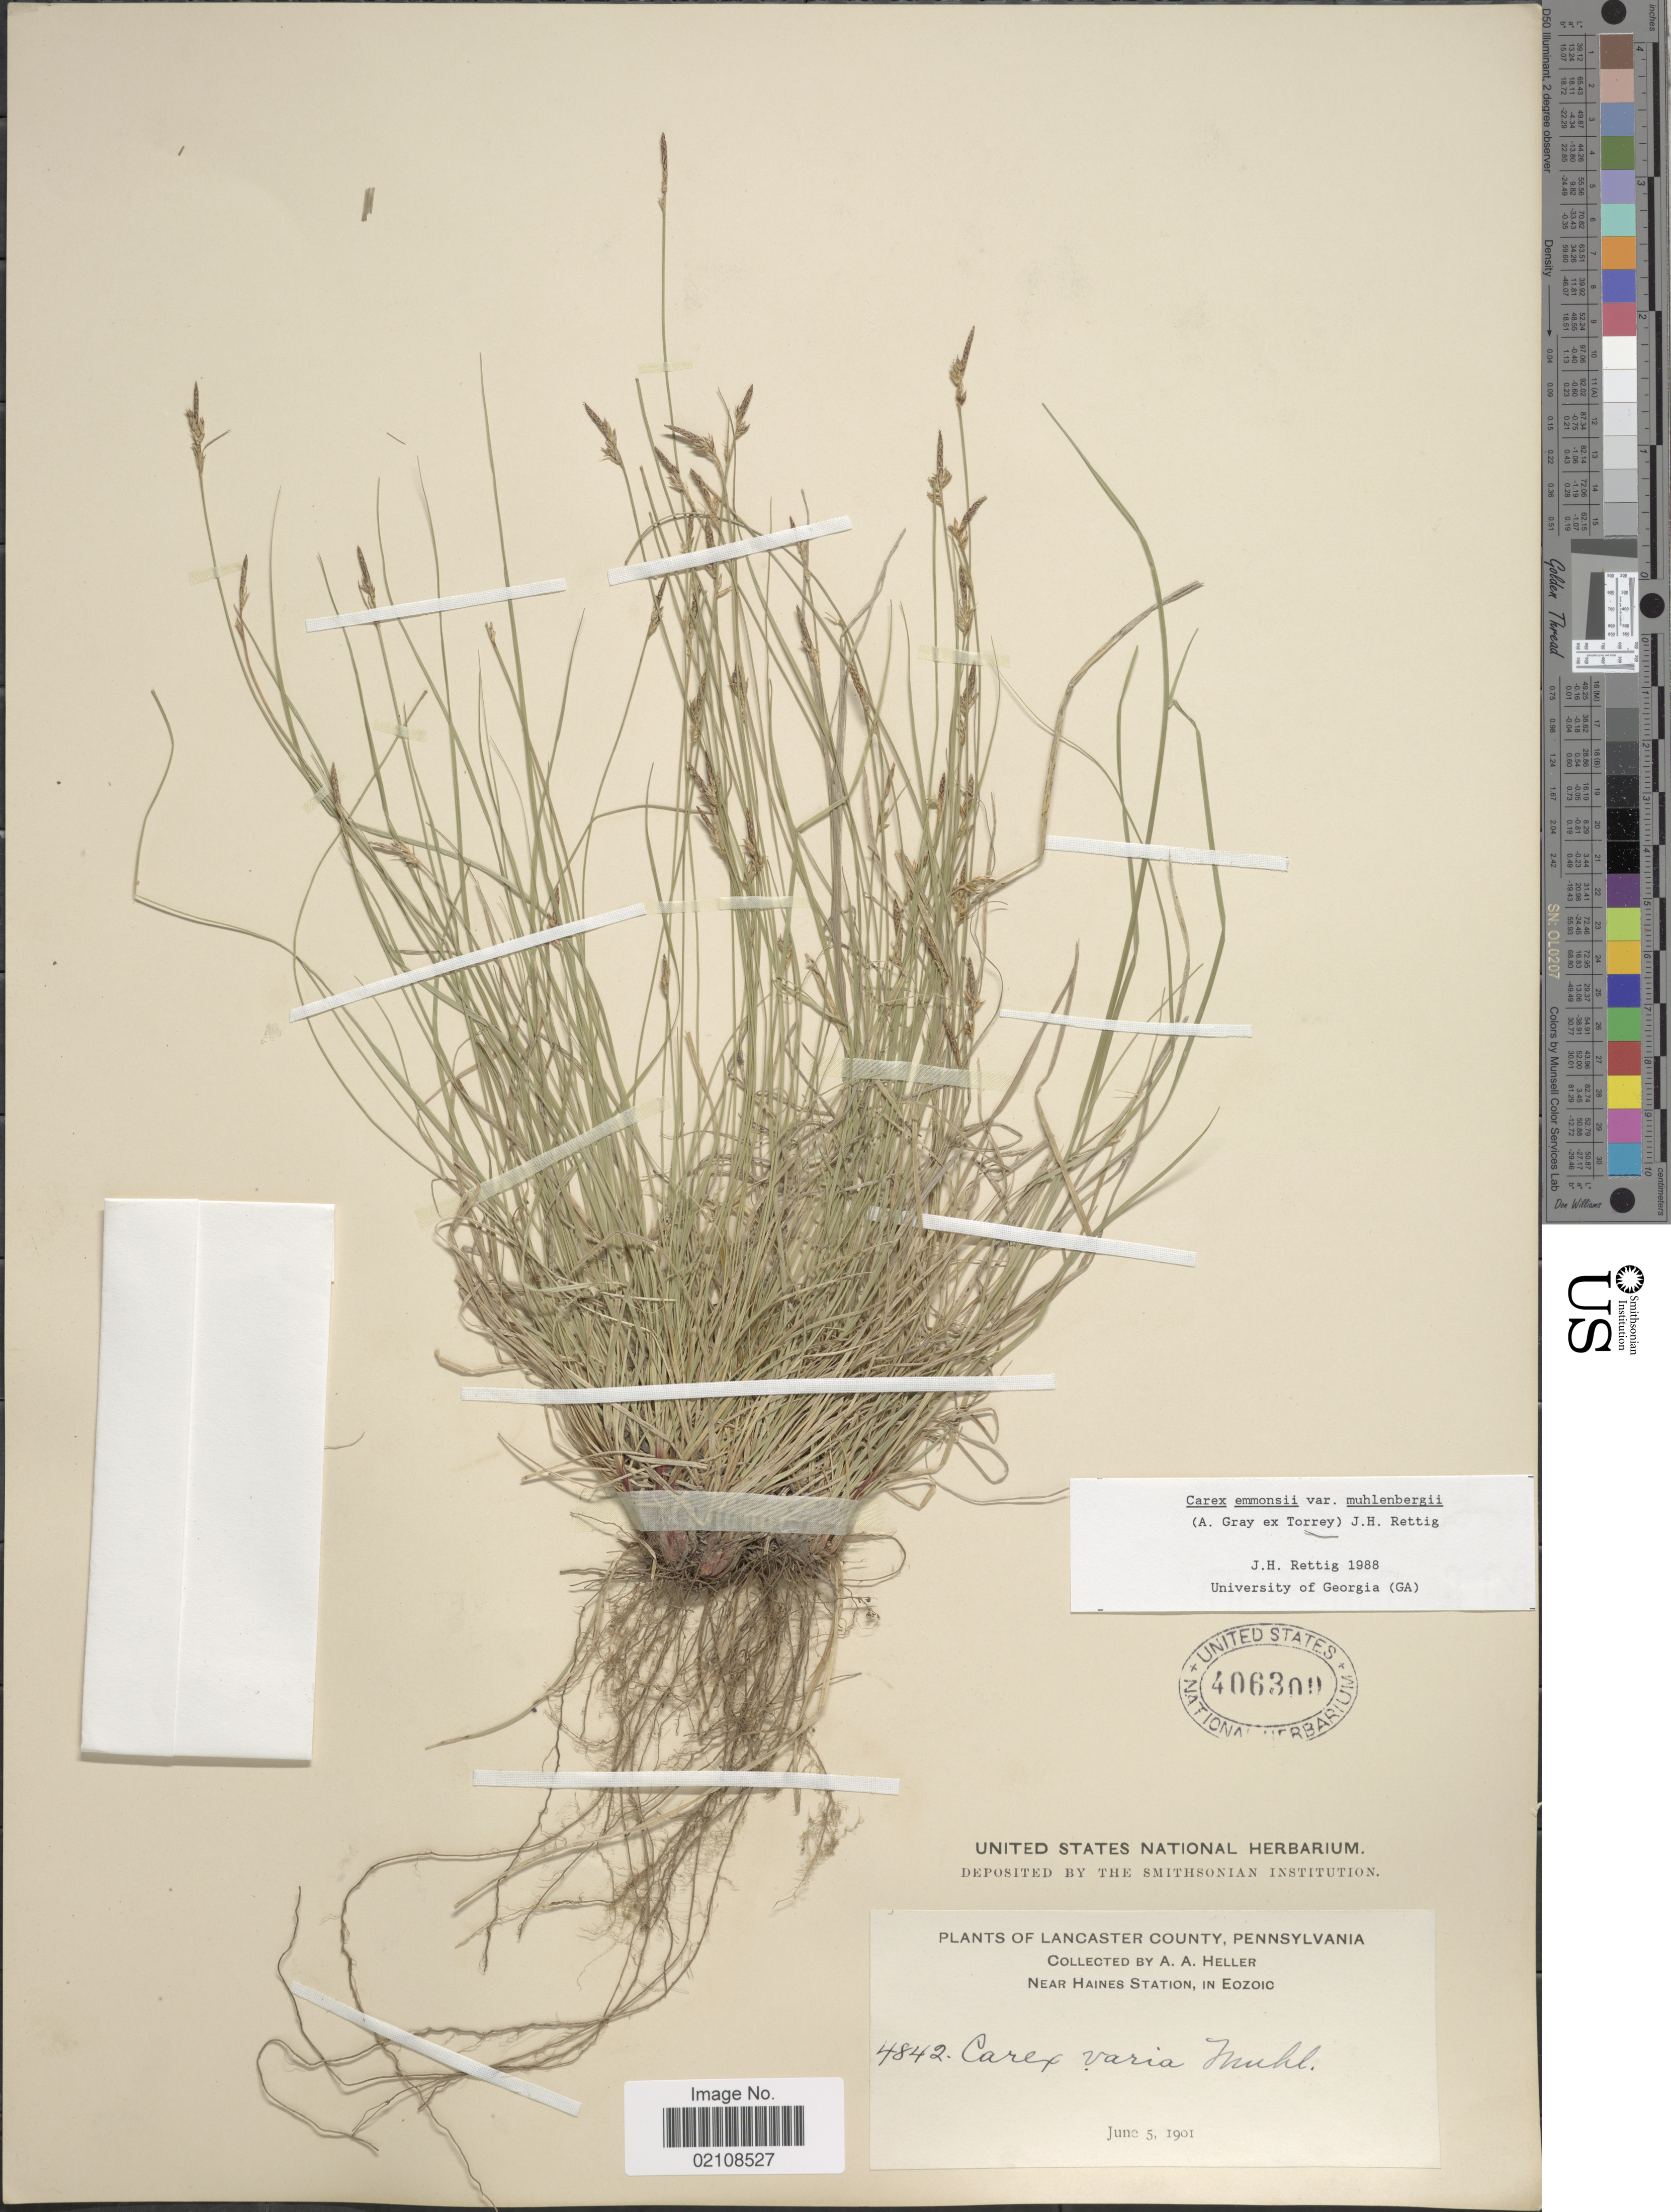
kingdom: Plantae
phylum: Tracheophyta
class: Liliopsida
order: Poales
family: Cyperaceae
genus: Carex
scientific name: Carex albicans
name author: Willd. ex Spreng.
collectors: A. A. Heller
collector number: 4842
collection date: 1901-06-05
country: United States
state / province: Pennsylvania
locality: Lancaster County, near Haines Station, in Eozoic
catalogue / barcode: US 406300